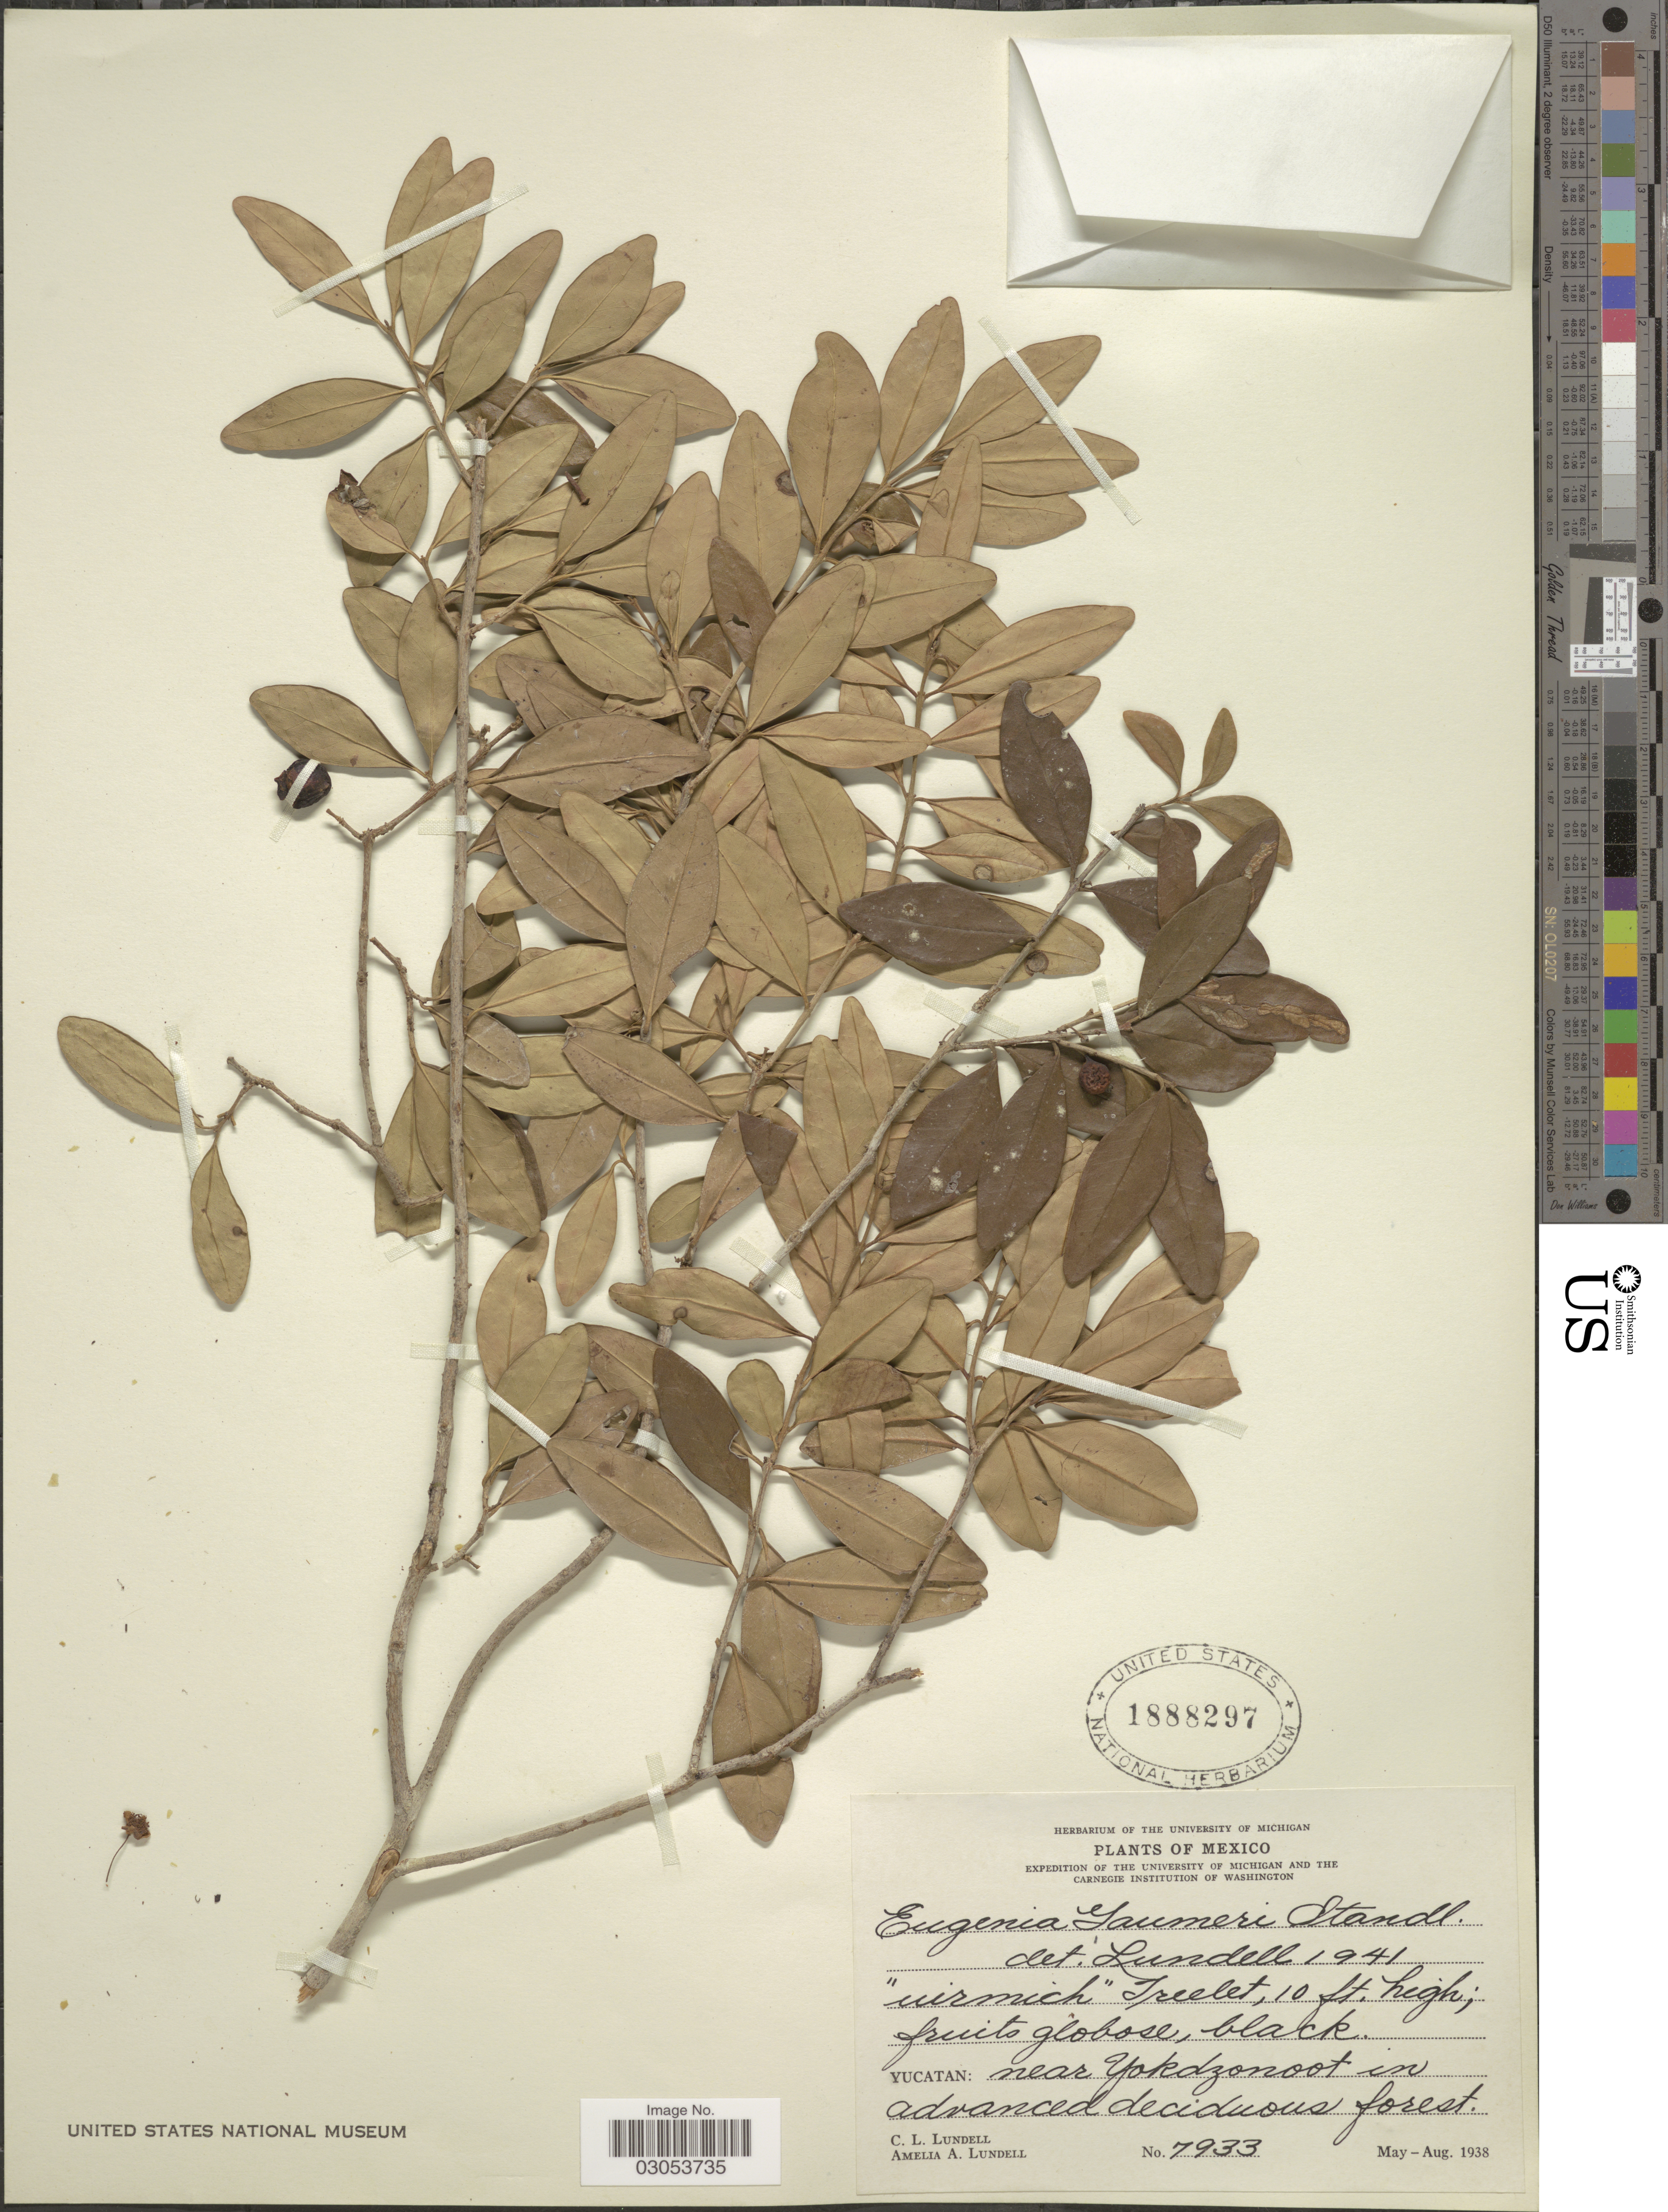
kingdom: Plantae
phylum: Tracheophyta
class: Magnoliopsida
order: Myrtales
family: Myrtaceae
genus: Eugenia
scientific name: Eugenia gaumeri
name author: Standl.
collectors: C. L. Lundell & A. A. Lundell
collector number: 7933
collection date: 1938-05/1938-08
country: Mexico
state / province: Yucatán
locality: Near Yokdzonoot in advanced deciduous forest.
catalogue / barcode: US 1888297